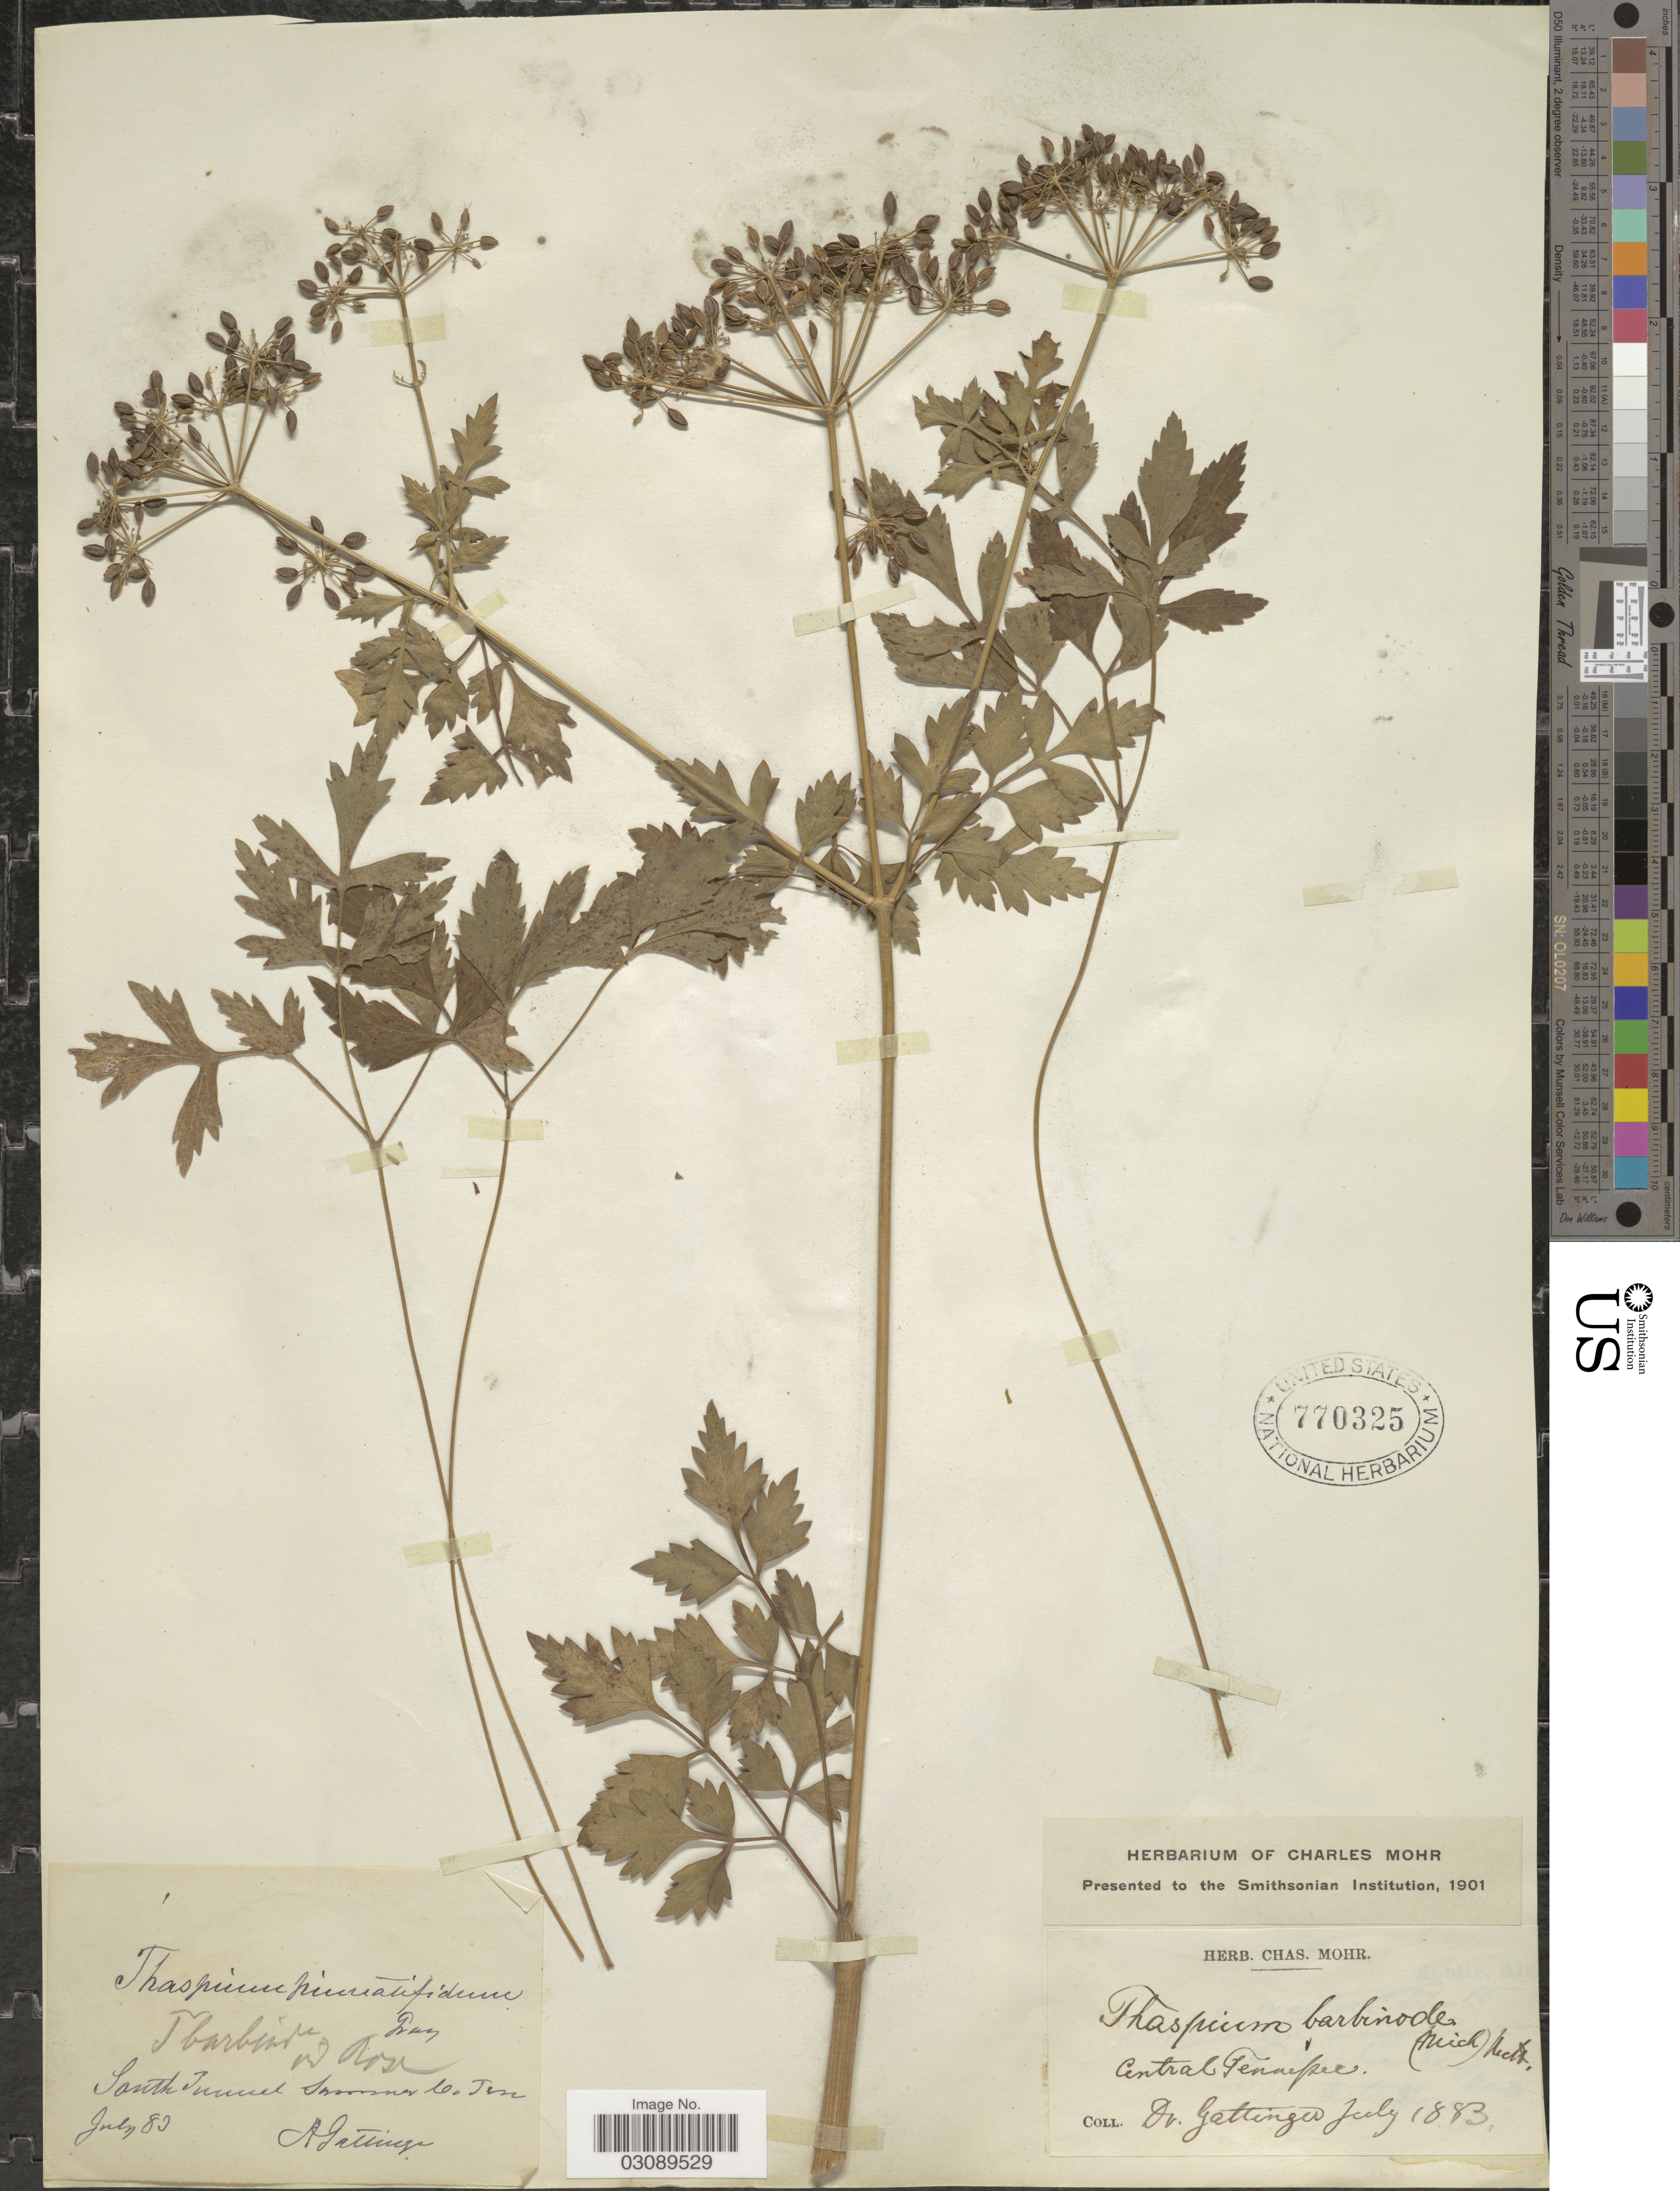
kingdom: Plantae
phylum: Tracheophyta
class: Magnoliopsida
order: Apiales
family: Apiaceae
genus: Thaspium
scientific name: Thaspium barbinode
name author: (Michx.) Nutt.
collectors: A. Gattinger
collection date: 1883-07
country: United States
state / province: Tennessee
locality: Central Tennessee. South Tunnel, Sumner Co.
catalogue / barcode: US 770325